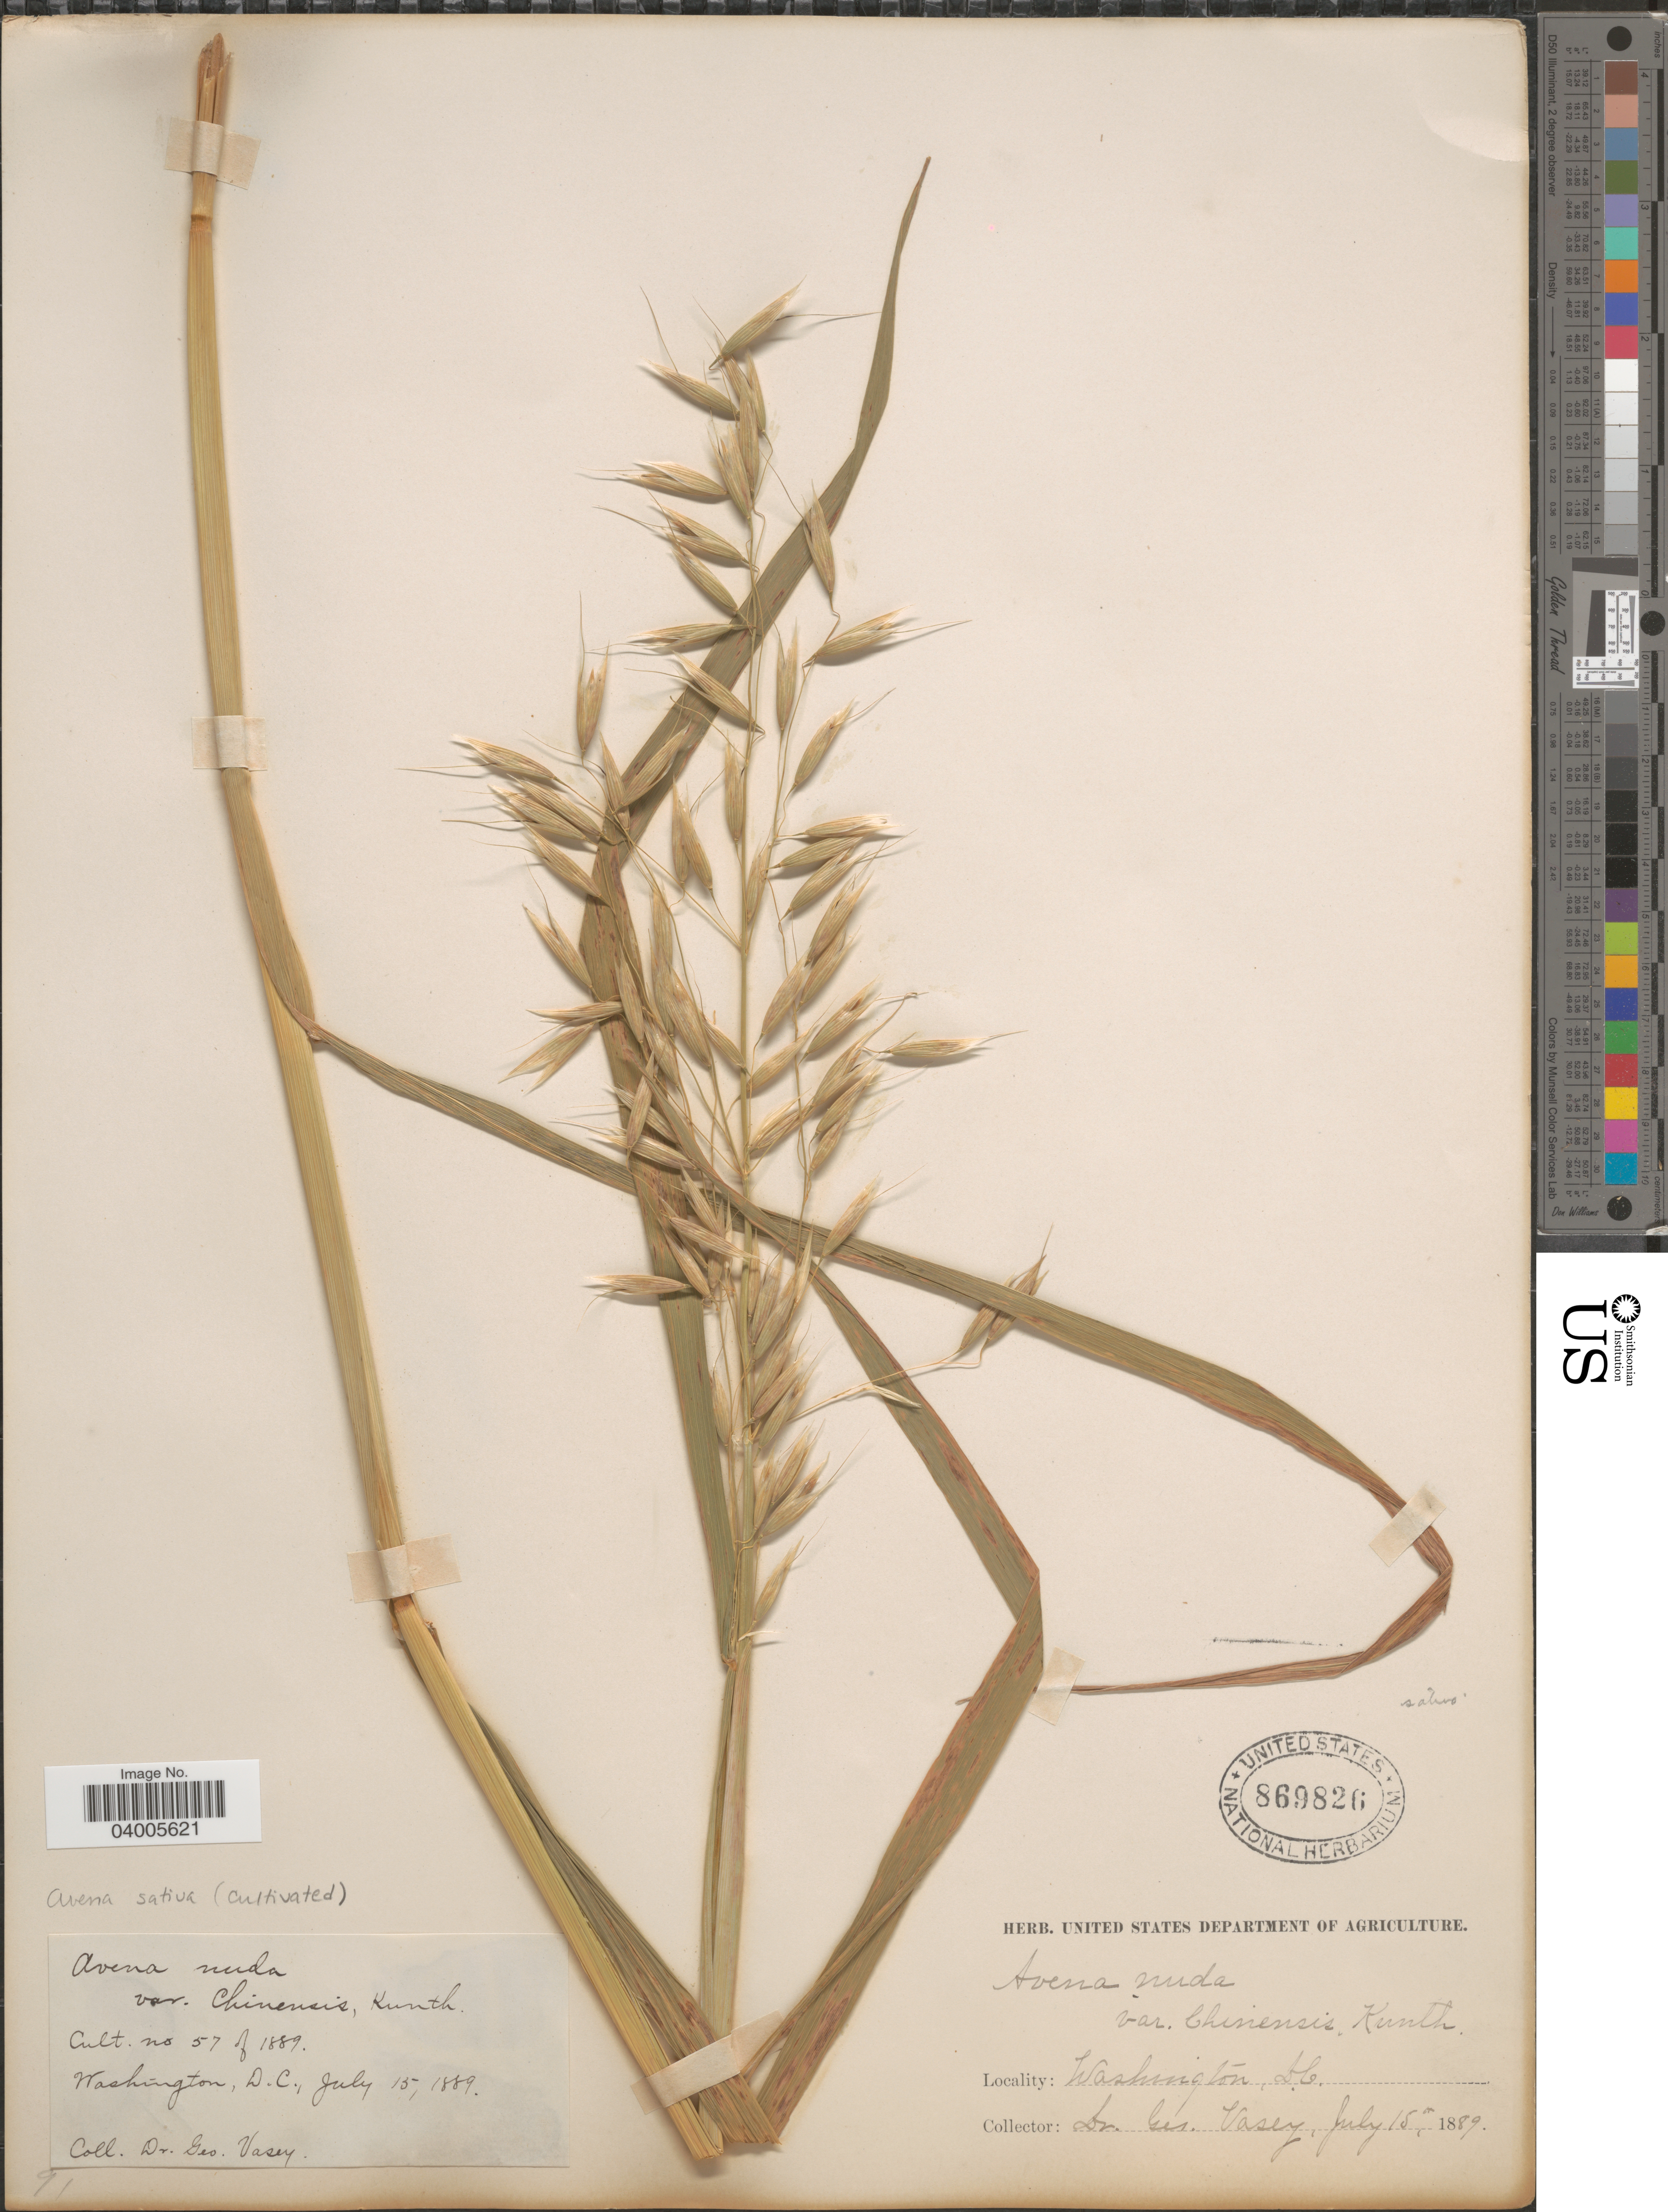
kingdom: Plantae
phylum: Tracheophyta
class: Liliopsida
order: Poales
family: Poaceae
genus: Avena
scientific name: Avena sativa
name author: L.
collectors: G. R. Vasey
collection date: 1889-07-15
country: United States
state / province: District of Columbia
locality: Washington, D.C.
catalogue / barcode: US 869826